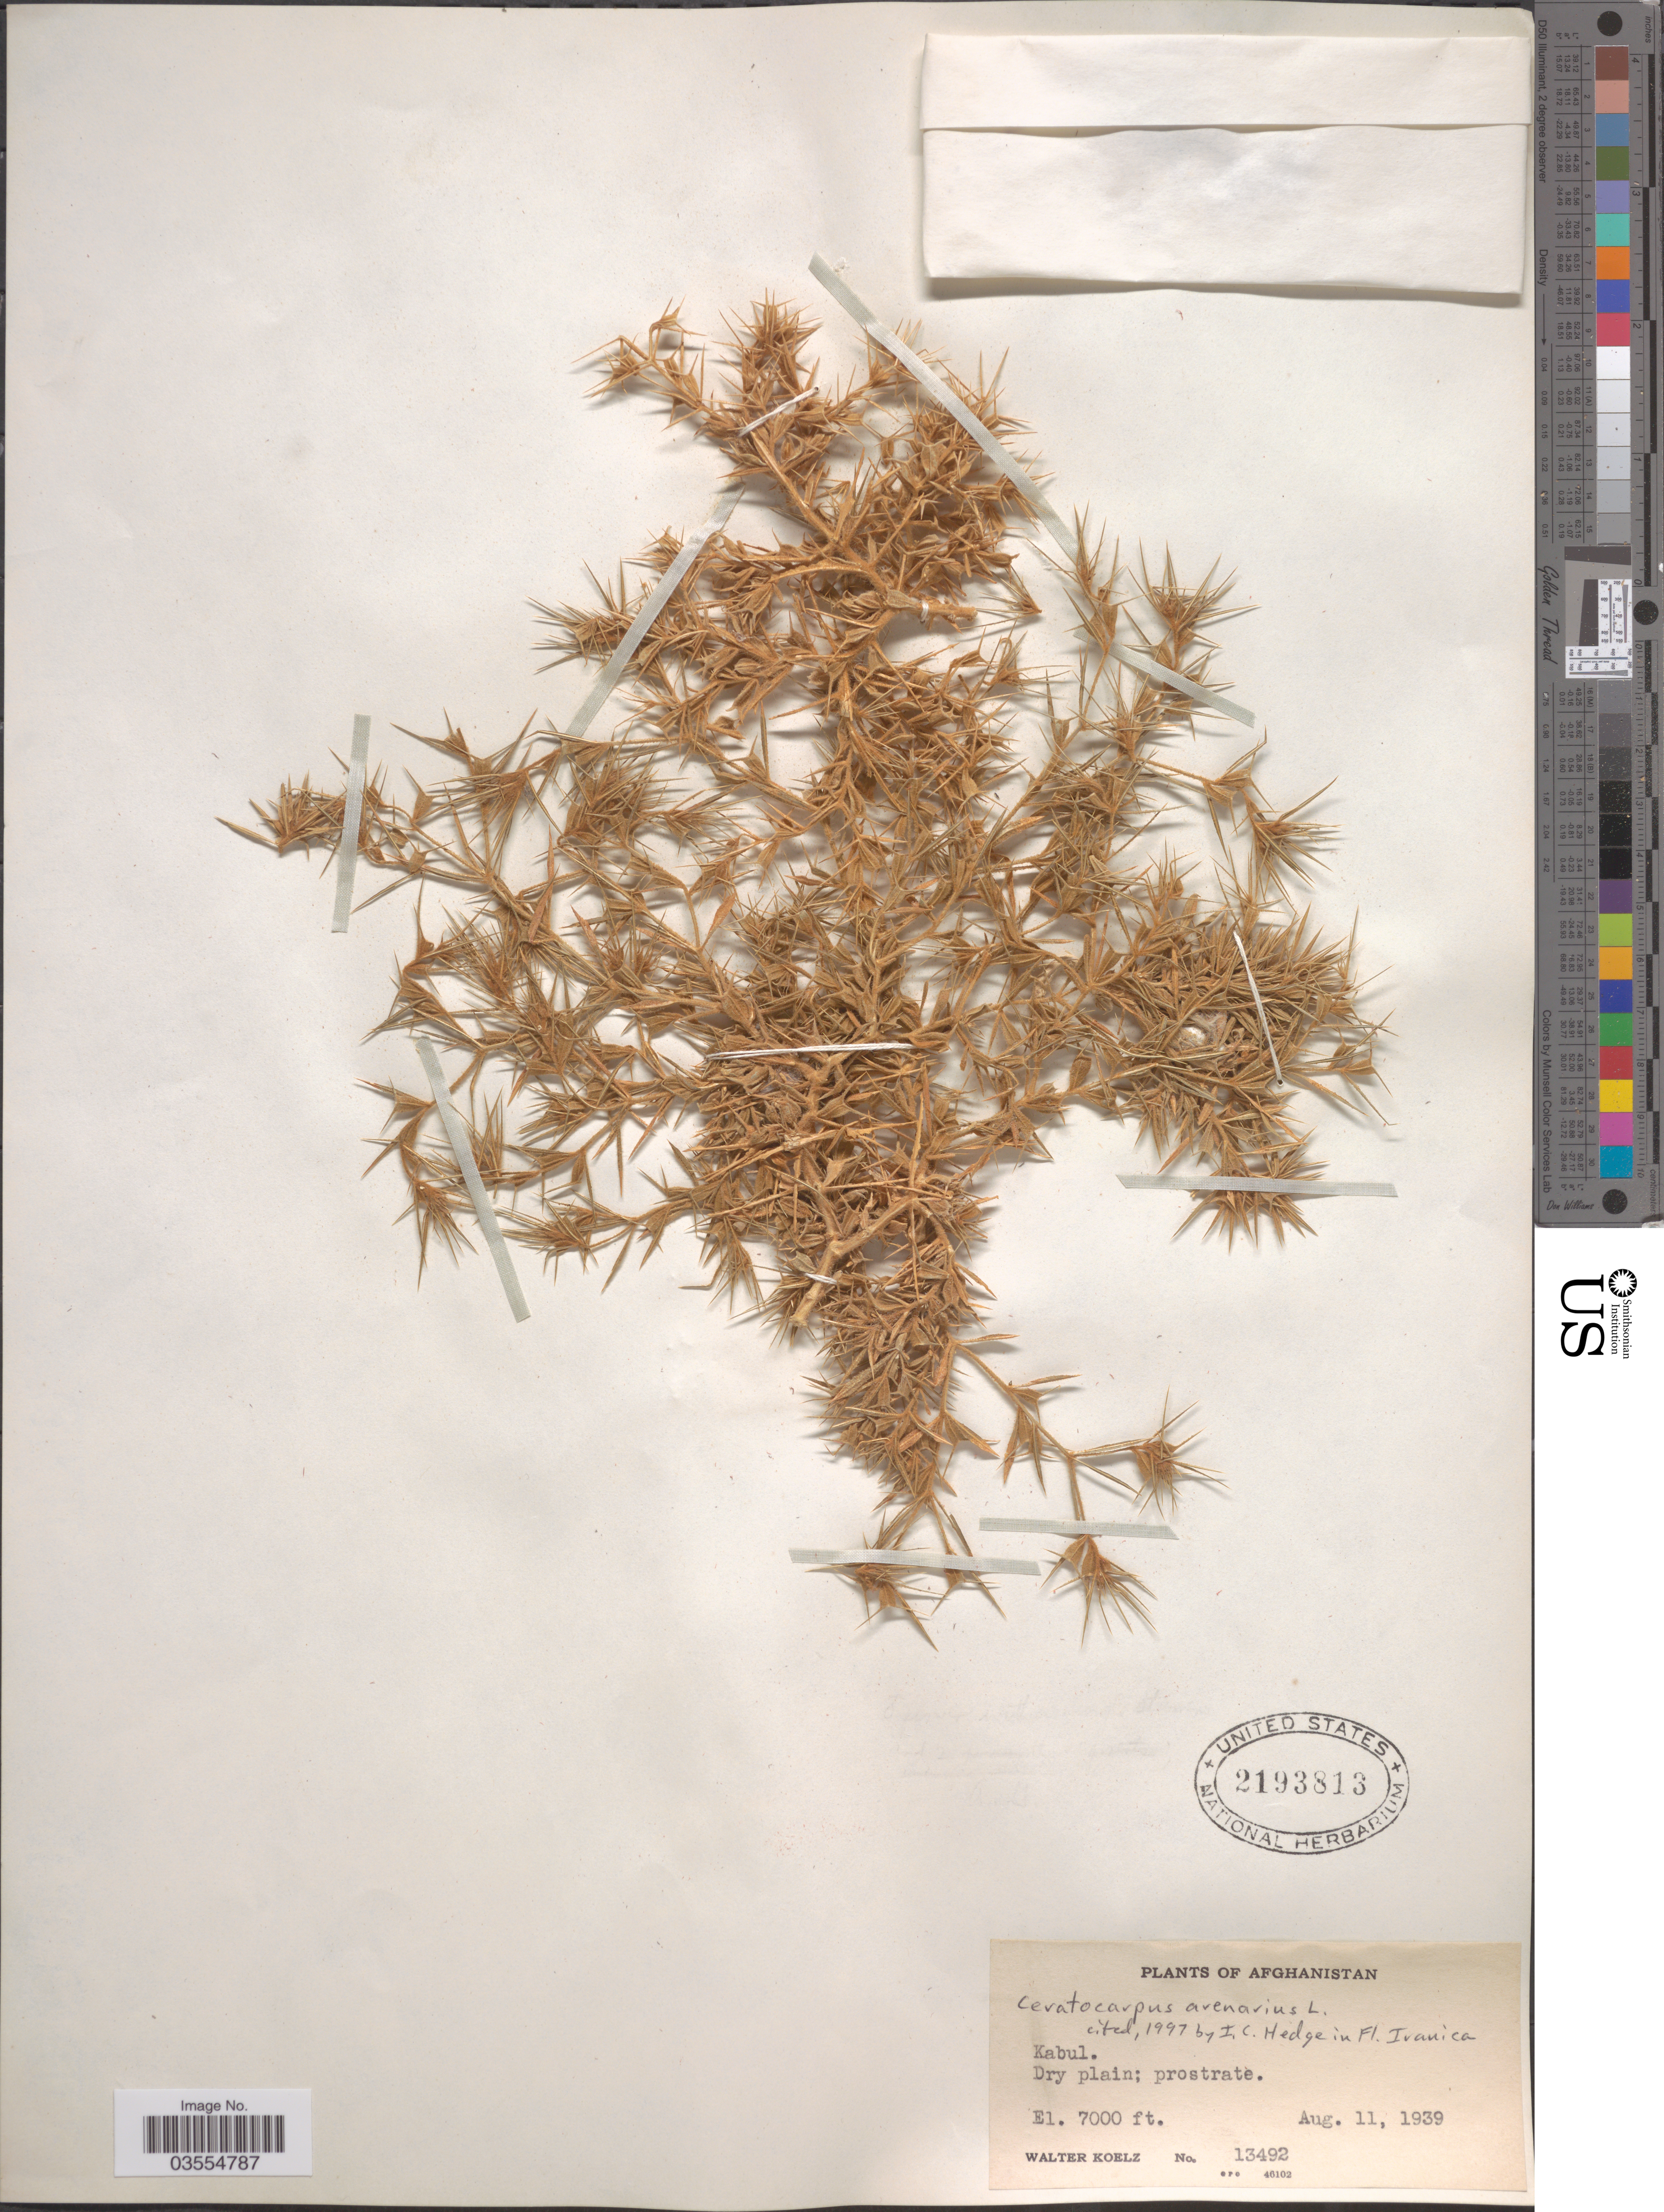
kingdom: Plantae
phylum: Tracheophyta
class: Magnoliopsida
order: Caryophyllales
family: Amaranthaceae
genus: Ceratocarpus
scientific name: Ceratocarpus arenarius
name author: L.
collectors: W. N. Koelz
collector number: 13492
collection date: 1939-08-11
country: Afghanistan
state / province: Kabul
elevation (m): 2134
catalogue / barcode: US 2193813